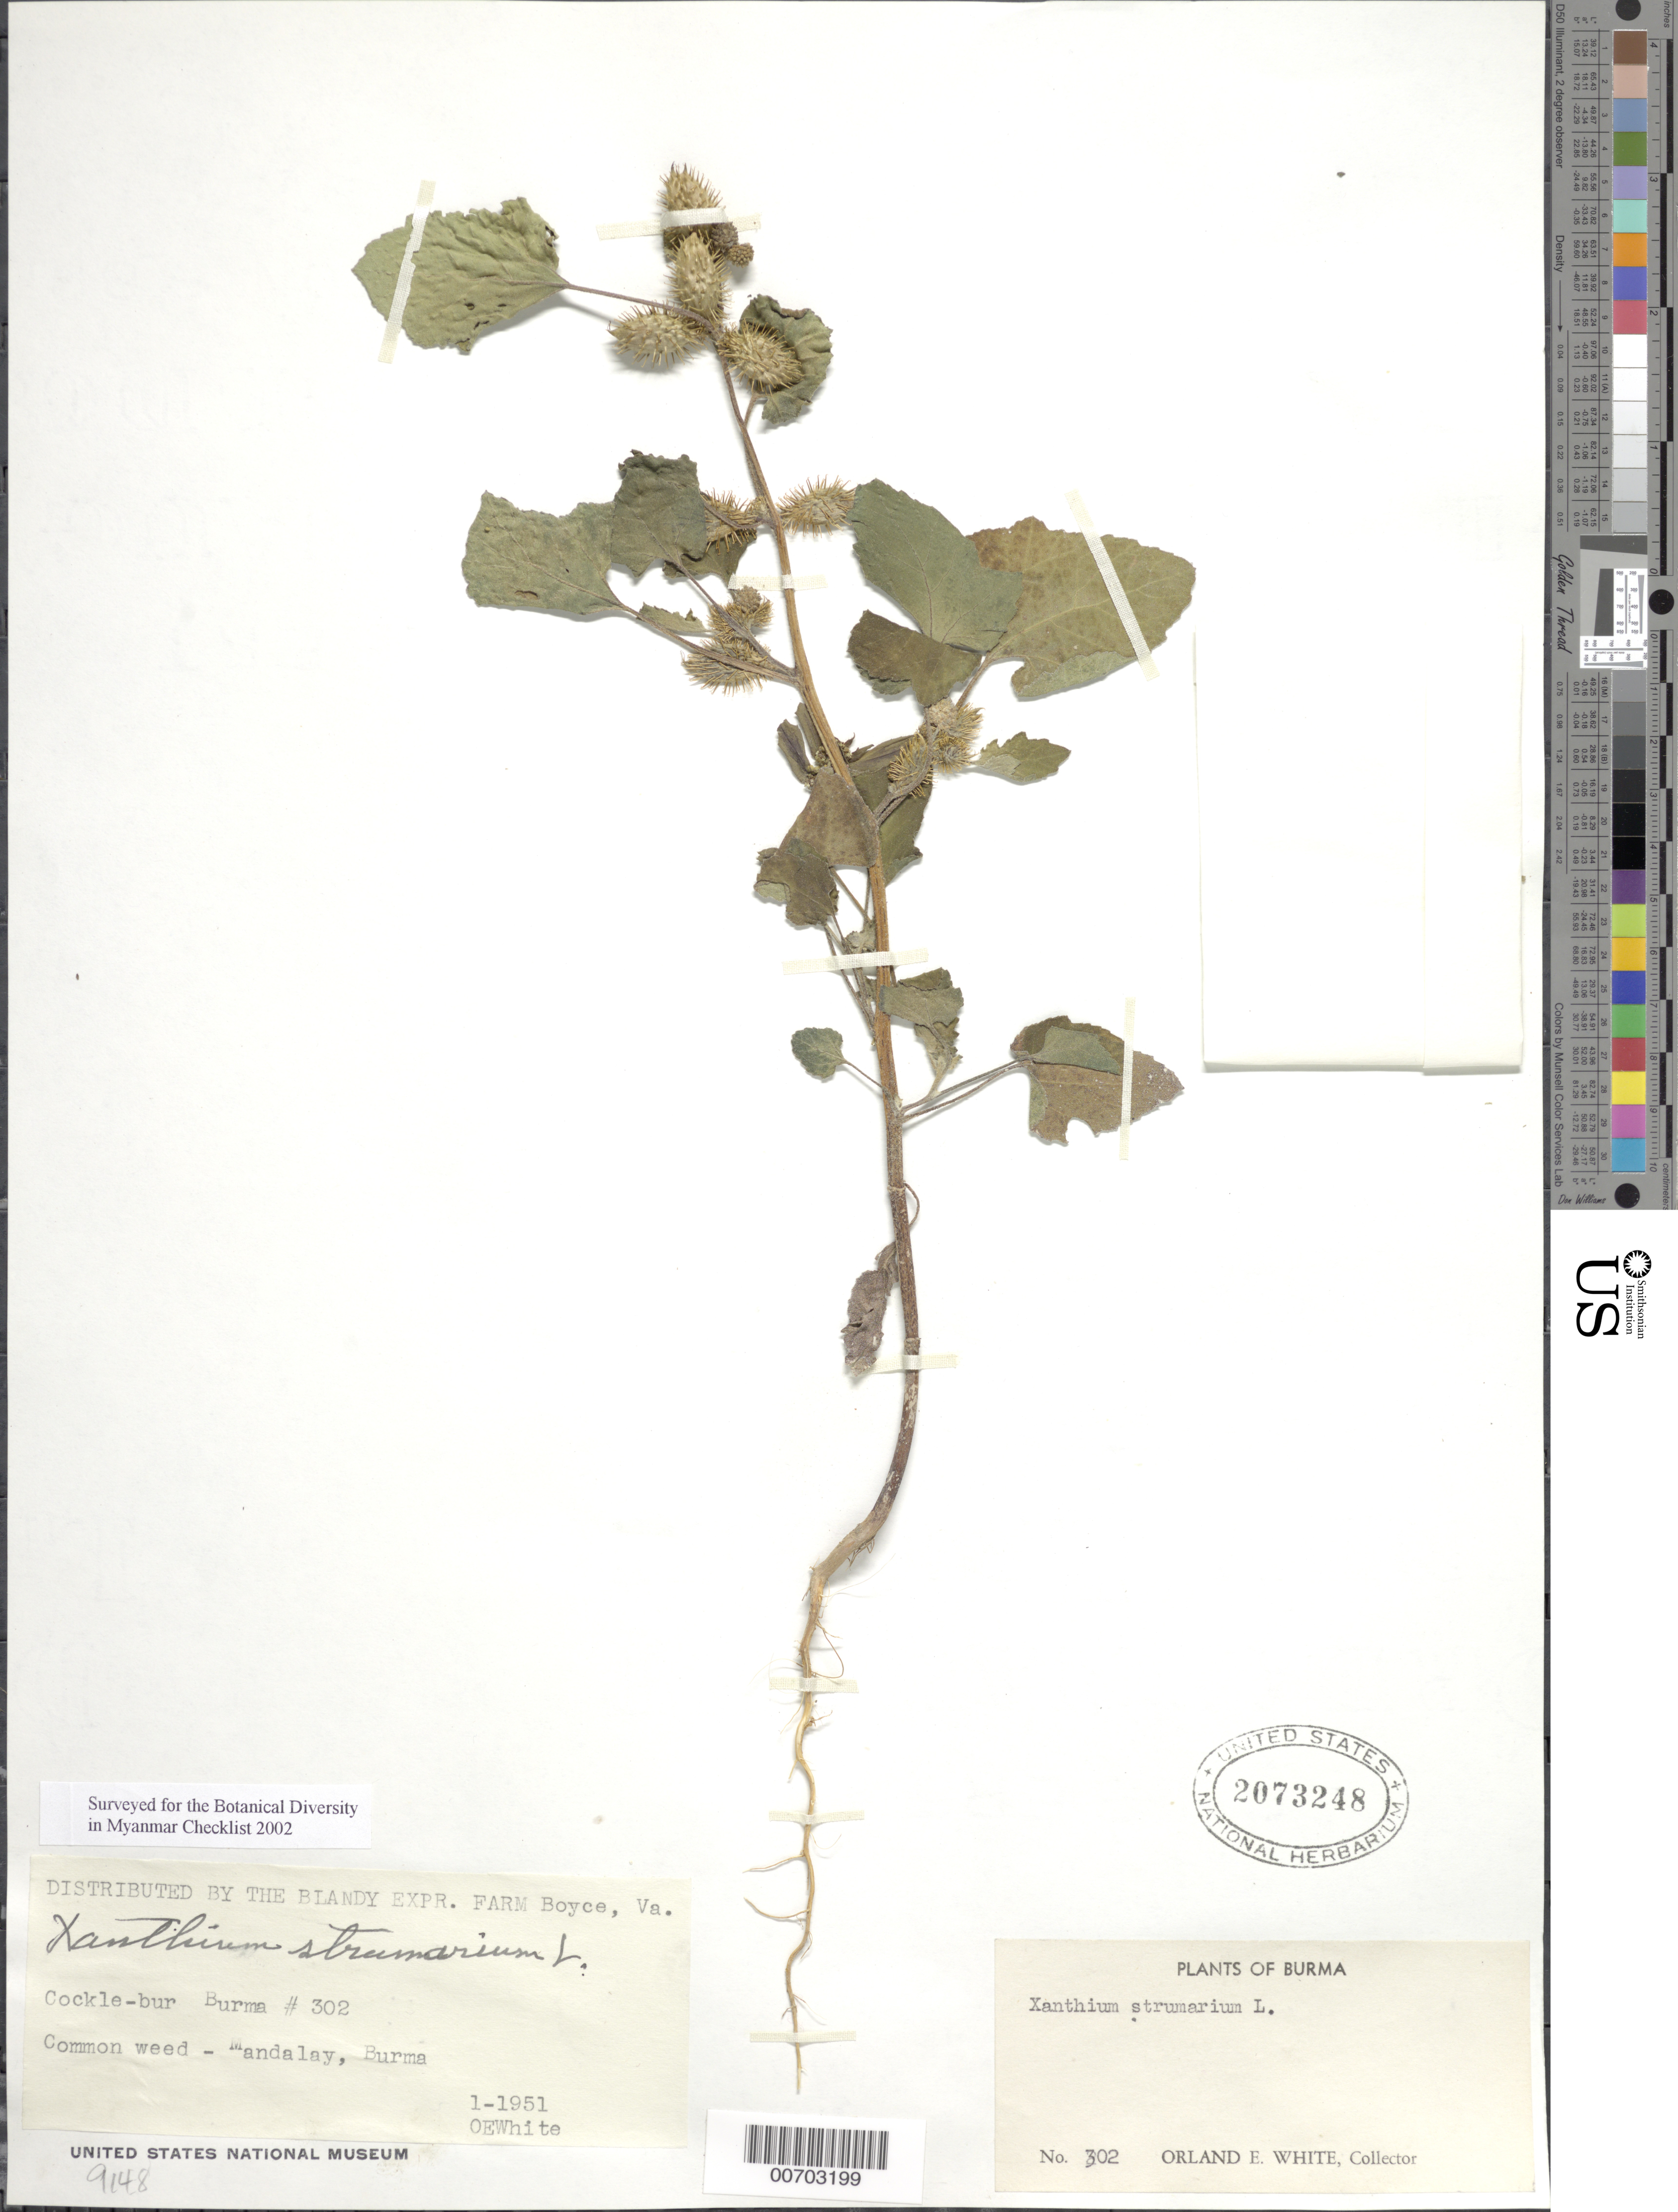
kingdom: Plantae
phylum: Tracheophyta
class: Magnoliopsida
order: Asterales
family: Asteraceae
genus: Xanthium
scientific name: Xanthium strumarium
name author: L.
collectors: O. E. White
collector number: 302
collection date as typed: Jan 1951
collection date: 1951-01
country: Myanmar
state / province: Mandalay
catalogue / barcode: US 2073248